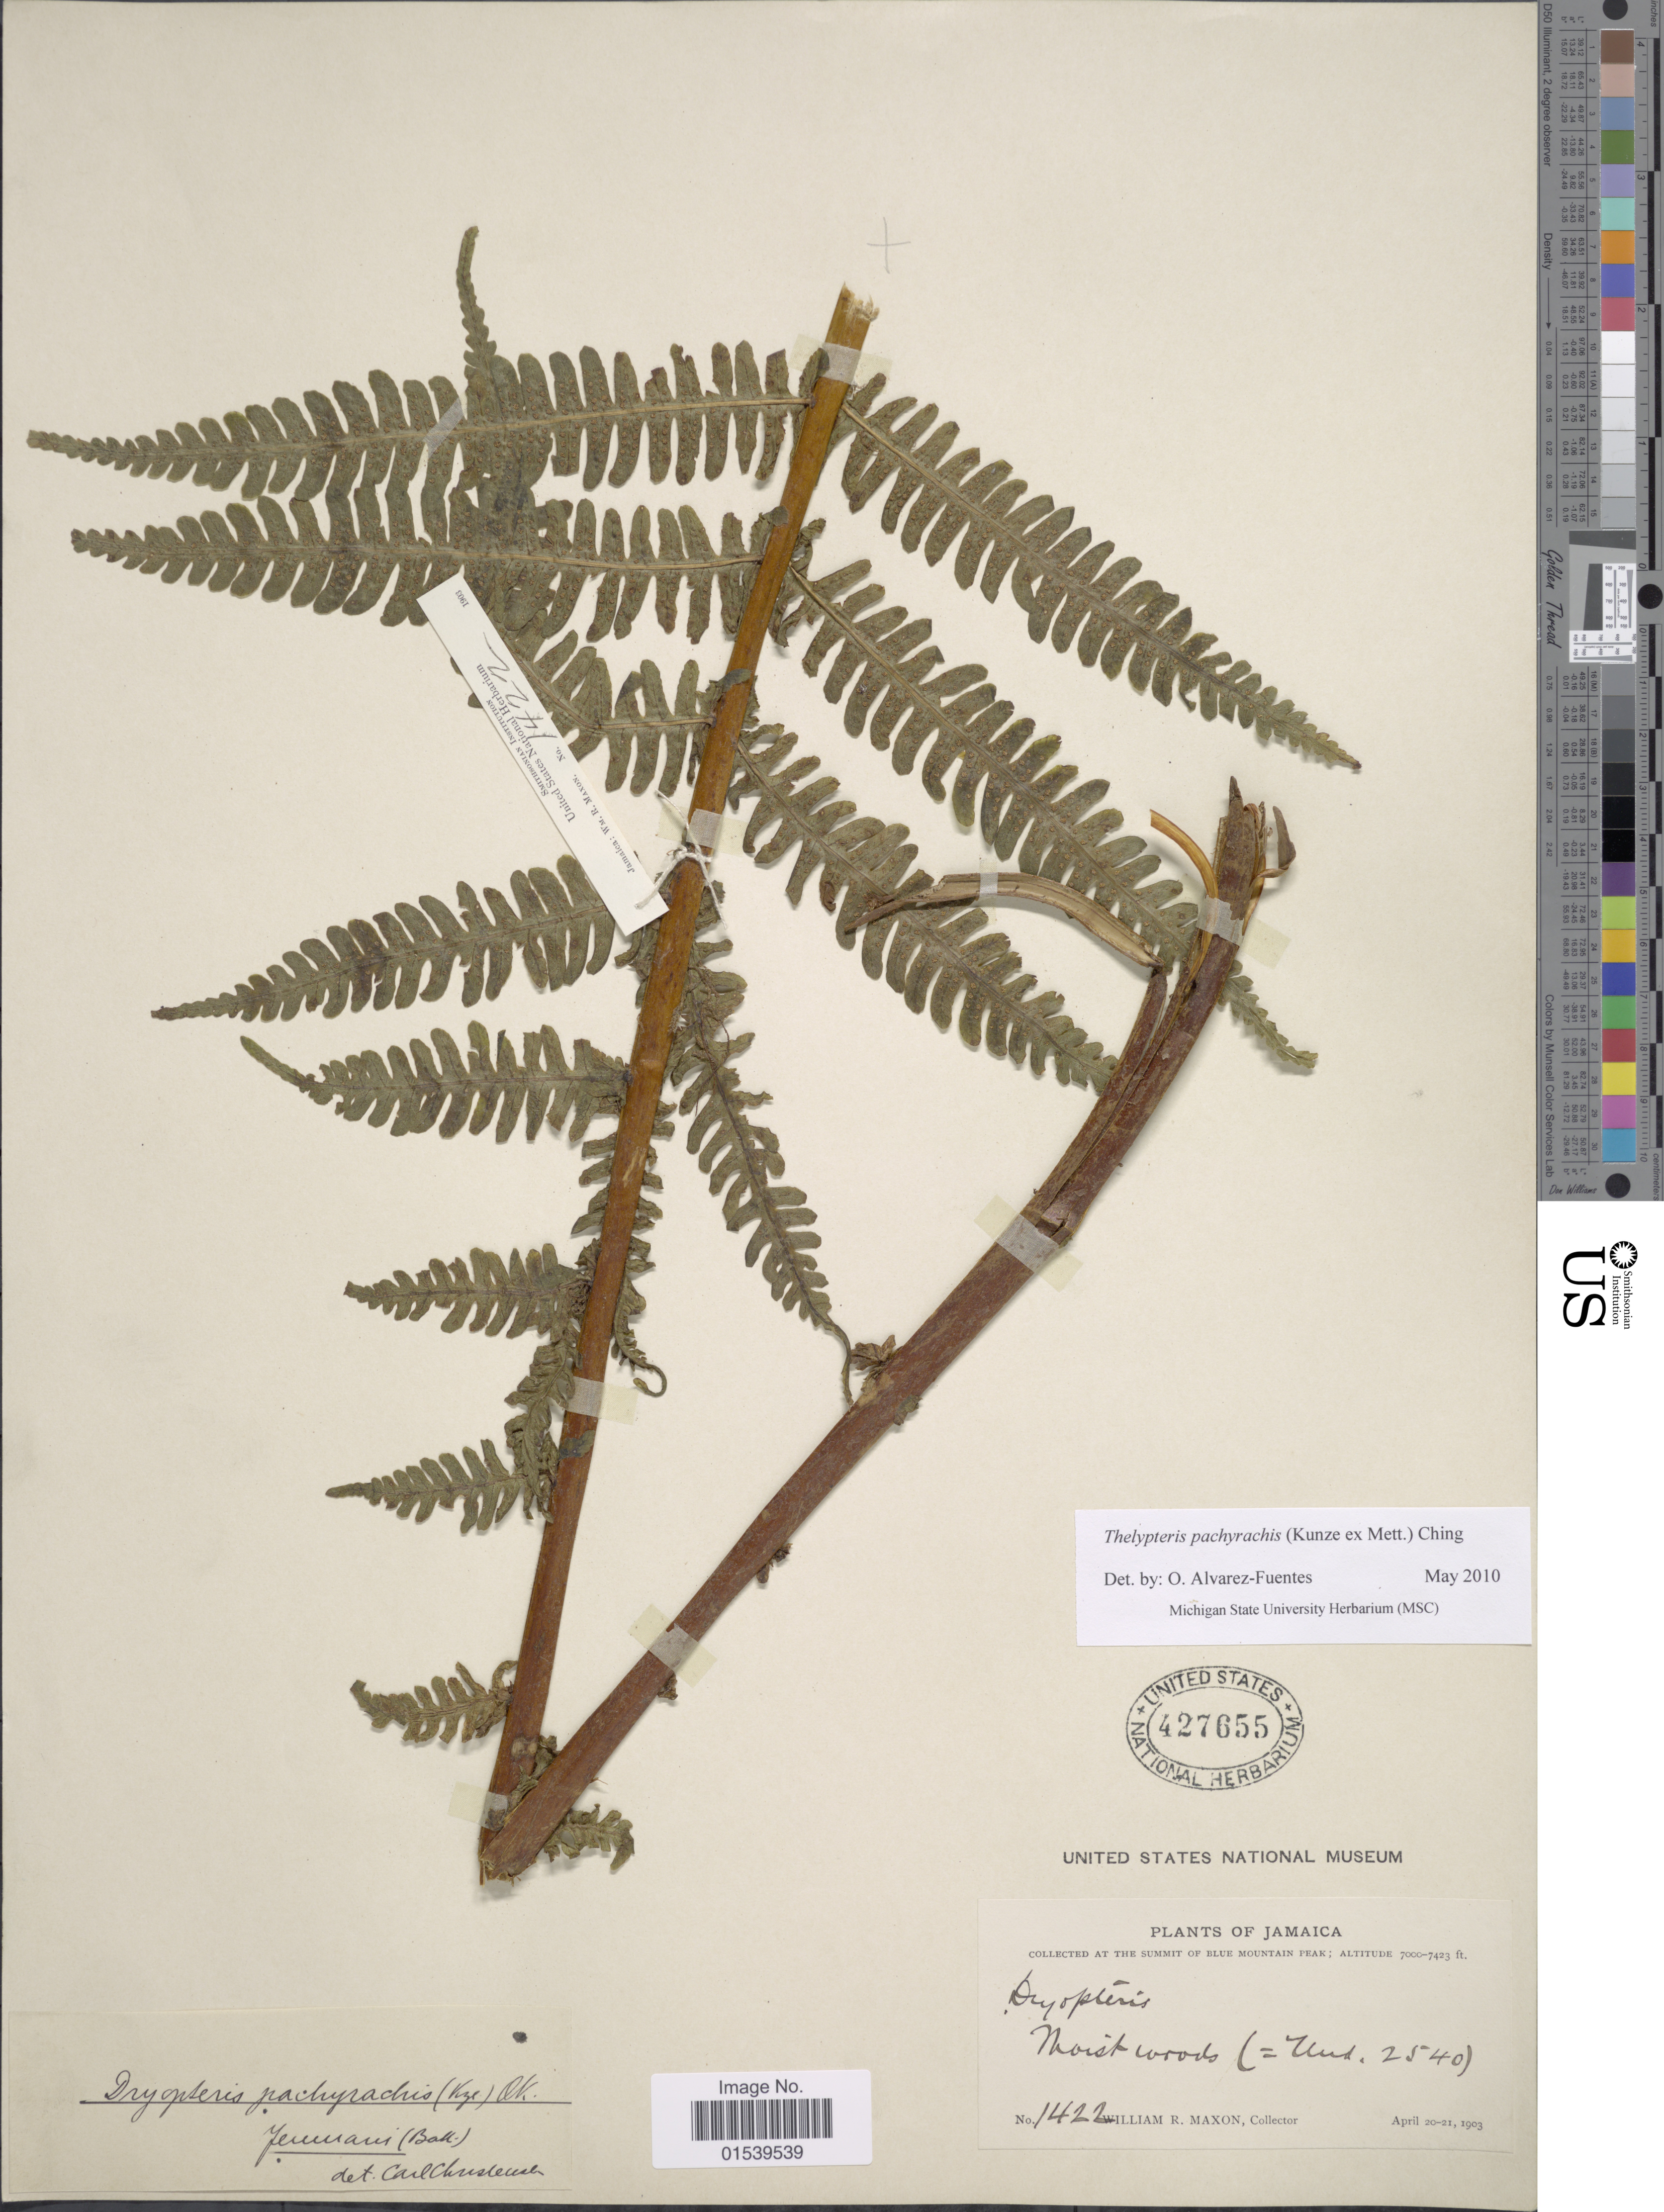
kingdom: Plantae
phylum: Tracheophyta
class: Polypodiopsida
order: Polypodiales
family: Thelypteridaceae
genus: Amauropelta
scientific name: Amauropelta pachyrachis (Kunze) comb. nov., ined 2015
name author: (Kunze)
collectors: W. R. Maxon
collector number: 1422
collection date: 1903-04-20/1903-04-21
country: Jamaica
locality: At the summit of The Blue Mountain Peak, moist woods (=und 2540)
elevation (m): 2134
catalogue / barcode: US 427655